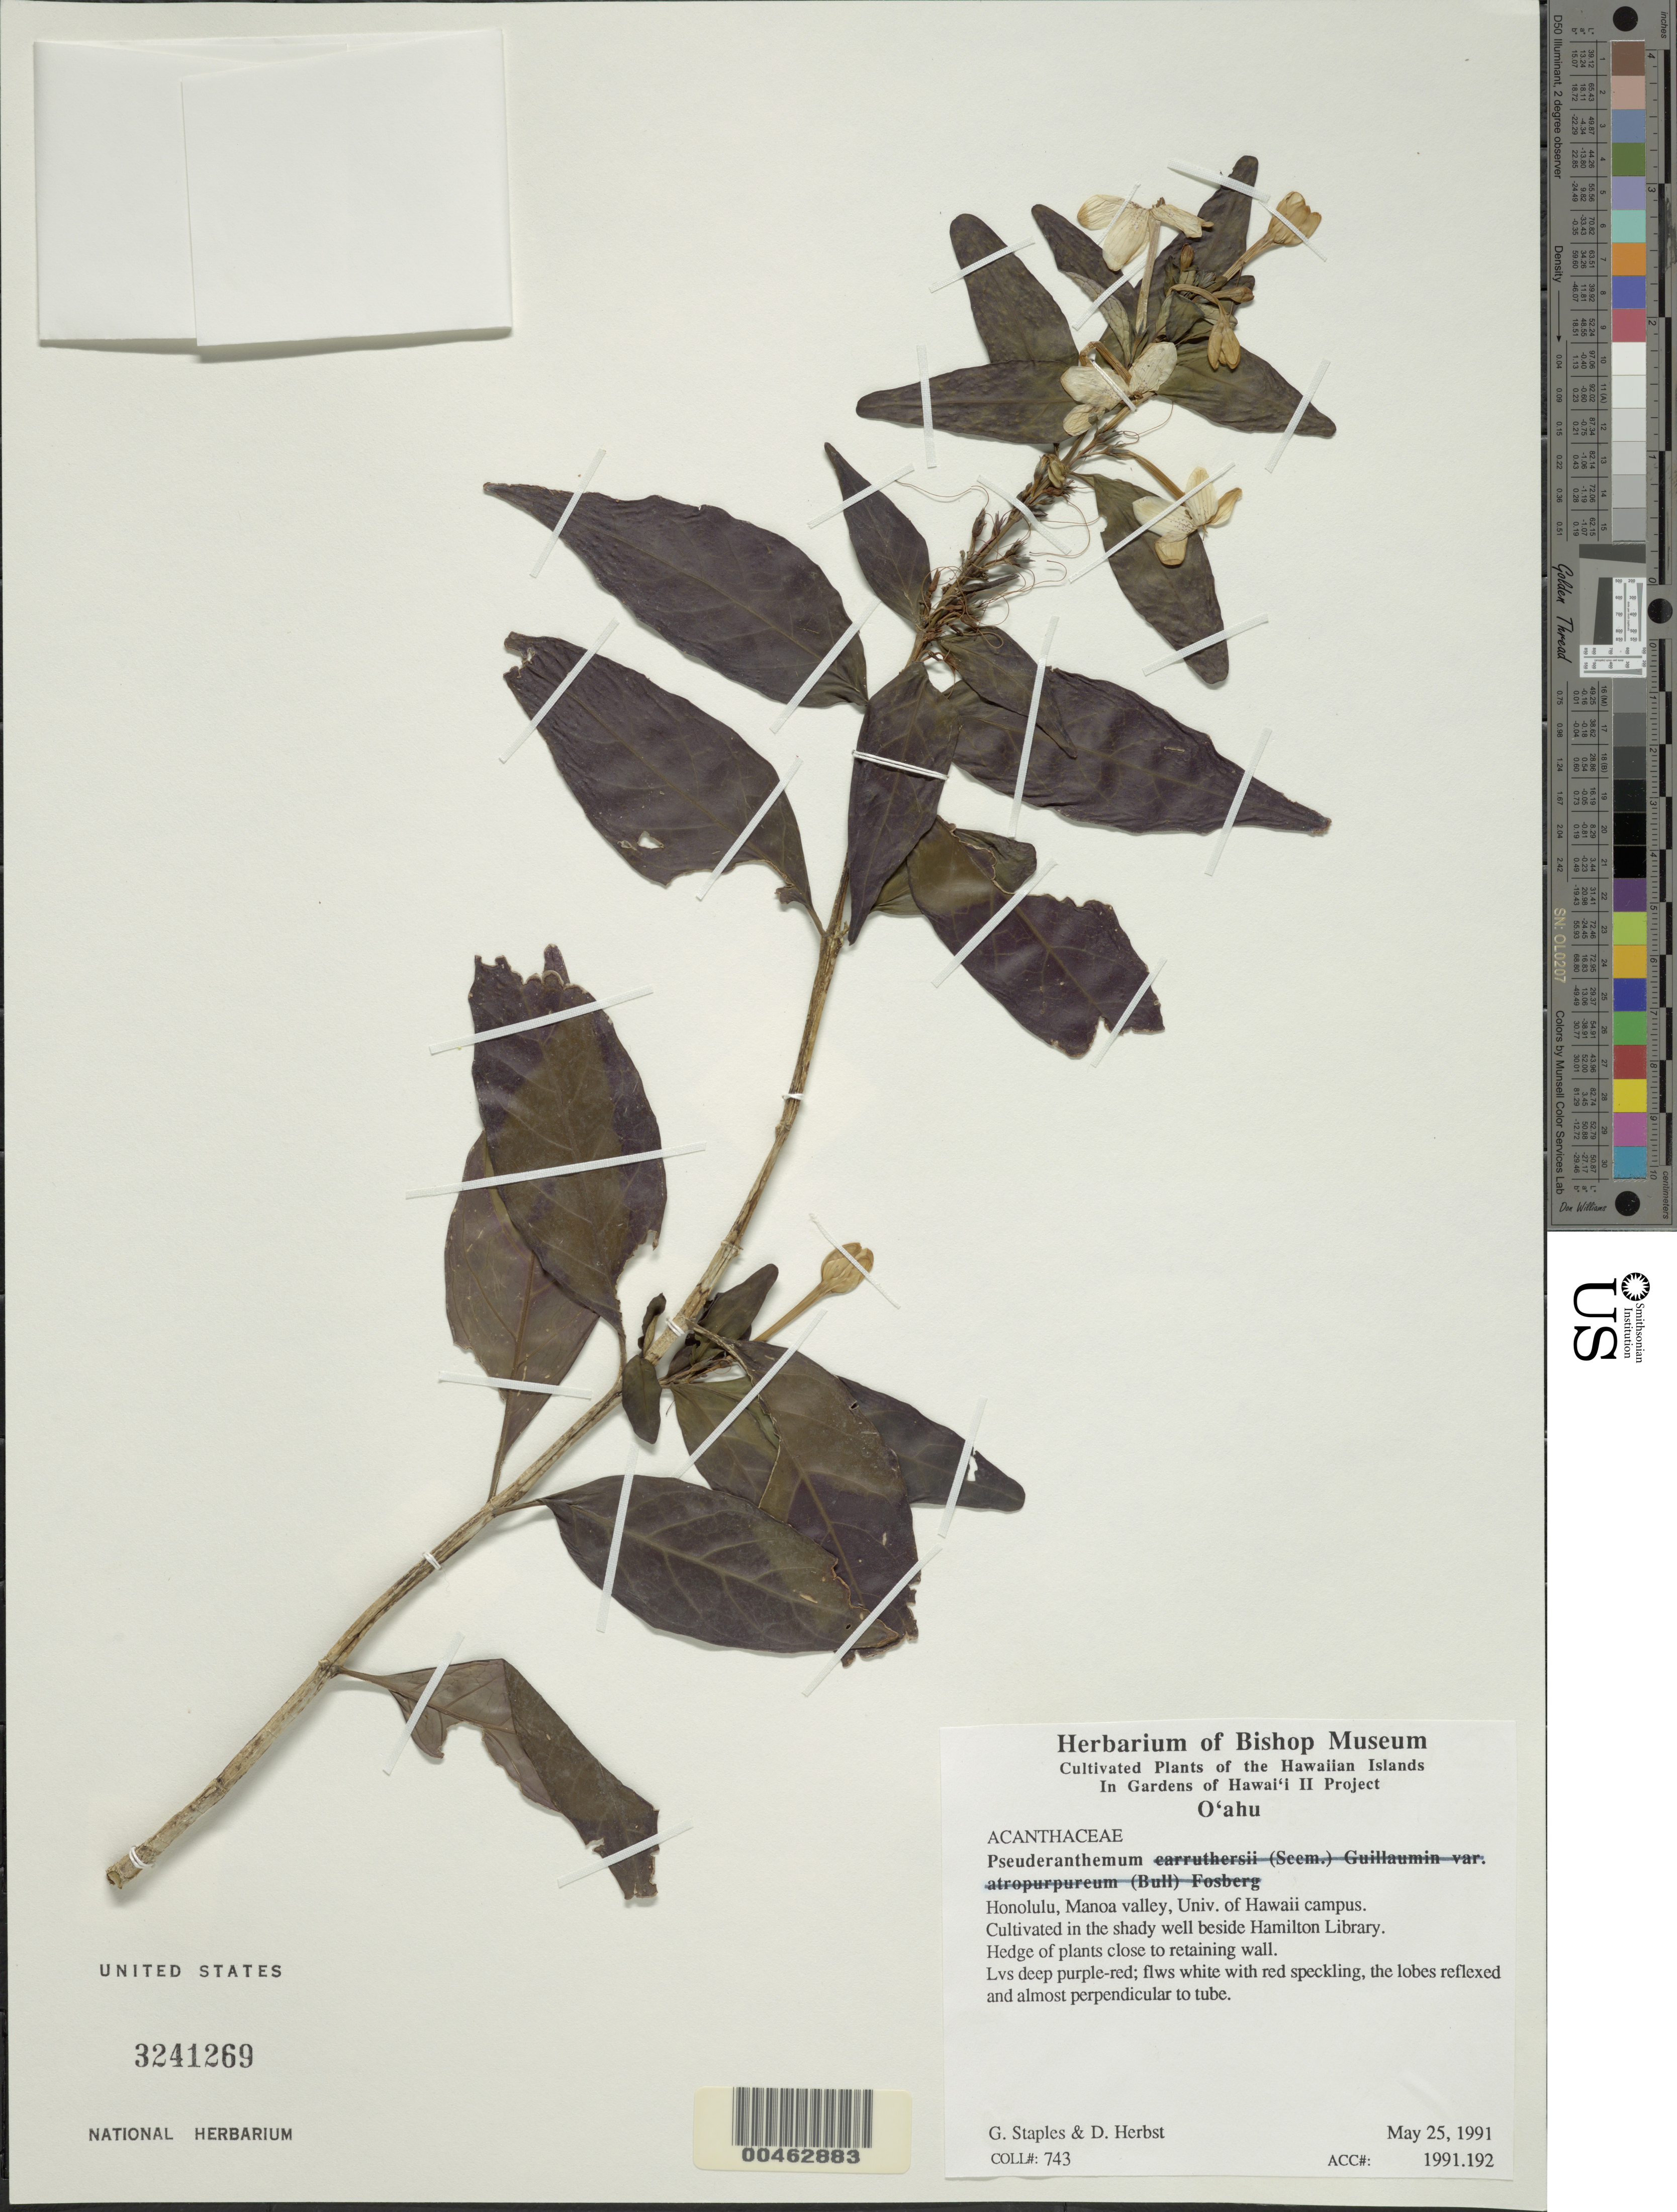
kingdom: Plantae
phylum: Tracheophyta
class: Magnoliopsida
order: Lamiales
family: Acanthaceae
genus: Pseuderanthemum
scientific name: Pseuderanthemum sp.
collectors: G. Staples & D. R. Herbst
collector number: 743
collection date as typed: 25 May 1991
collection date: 1991-05-25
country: United States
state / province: Hawaii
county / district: Honolulu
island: Oahu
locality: Honolulu, Manoa valley, Univ. of Hawaii campus, beside Hamilton Library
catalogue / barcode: US 3241269